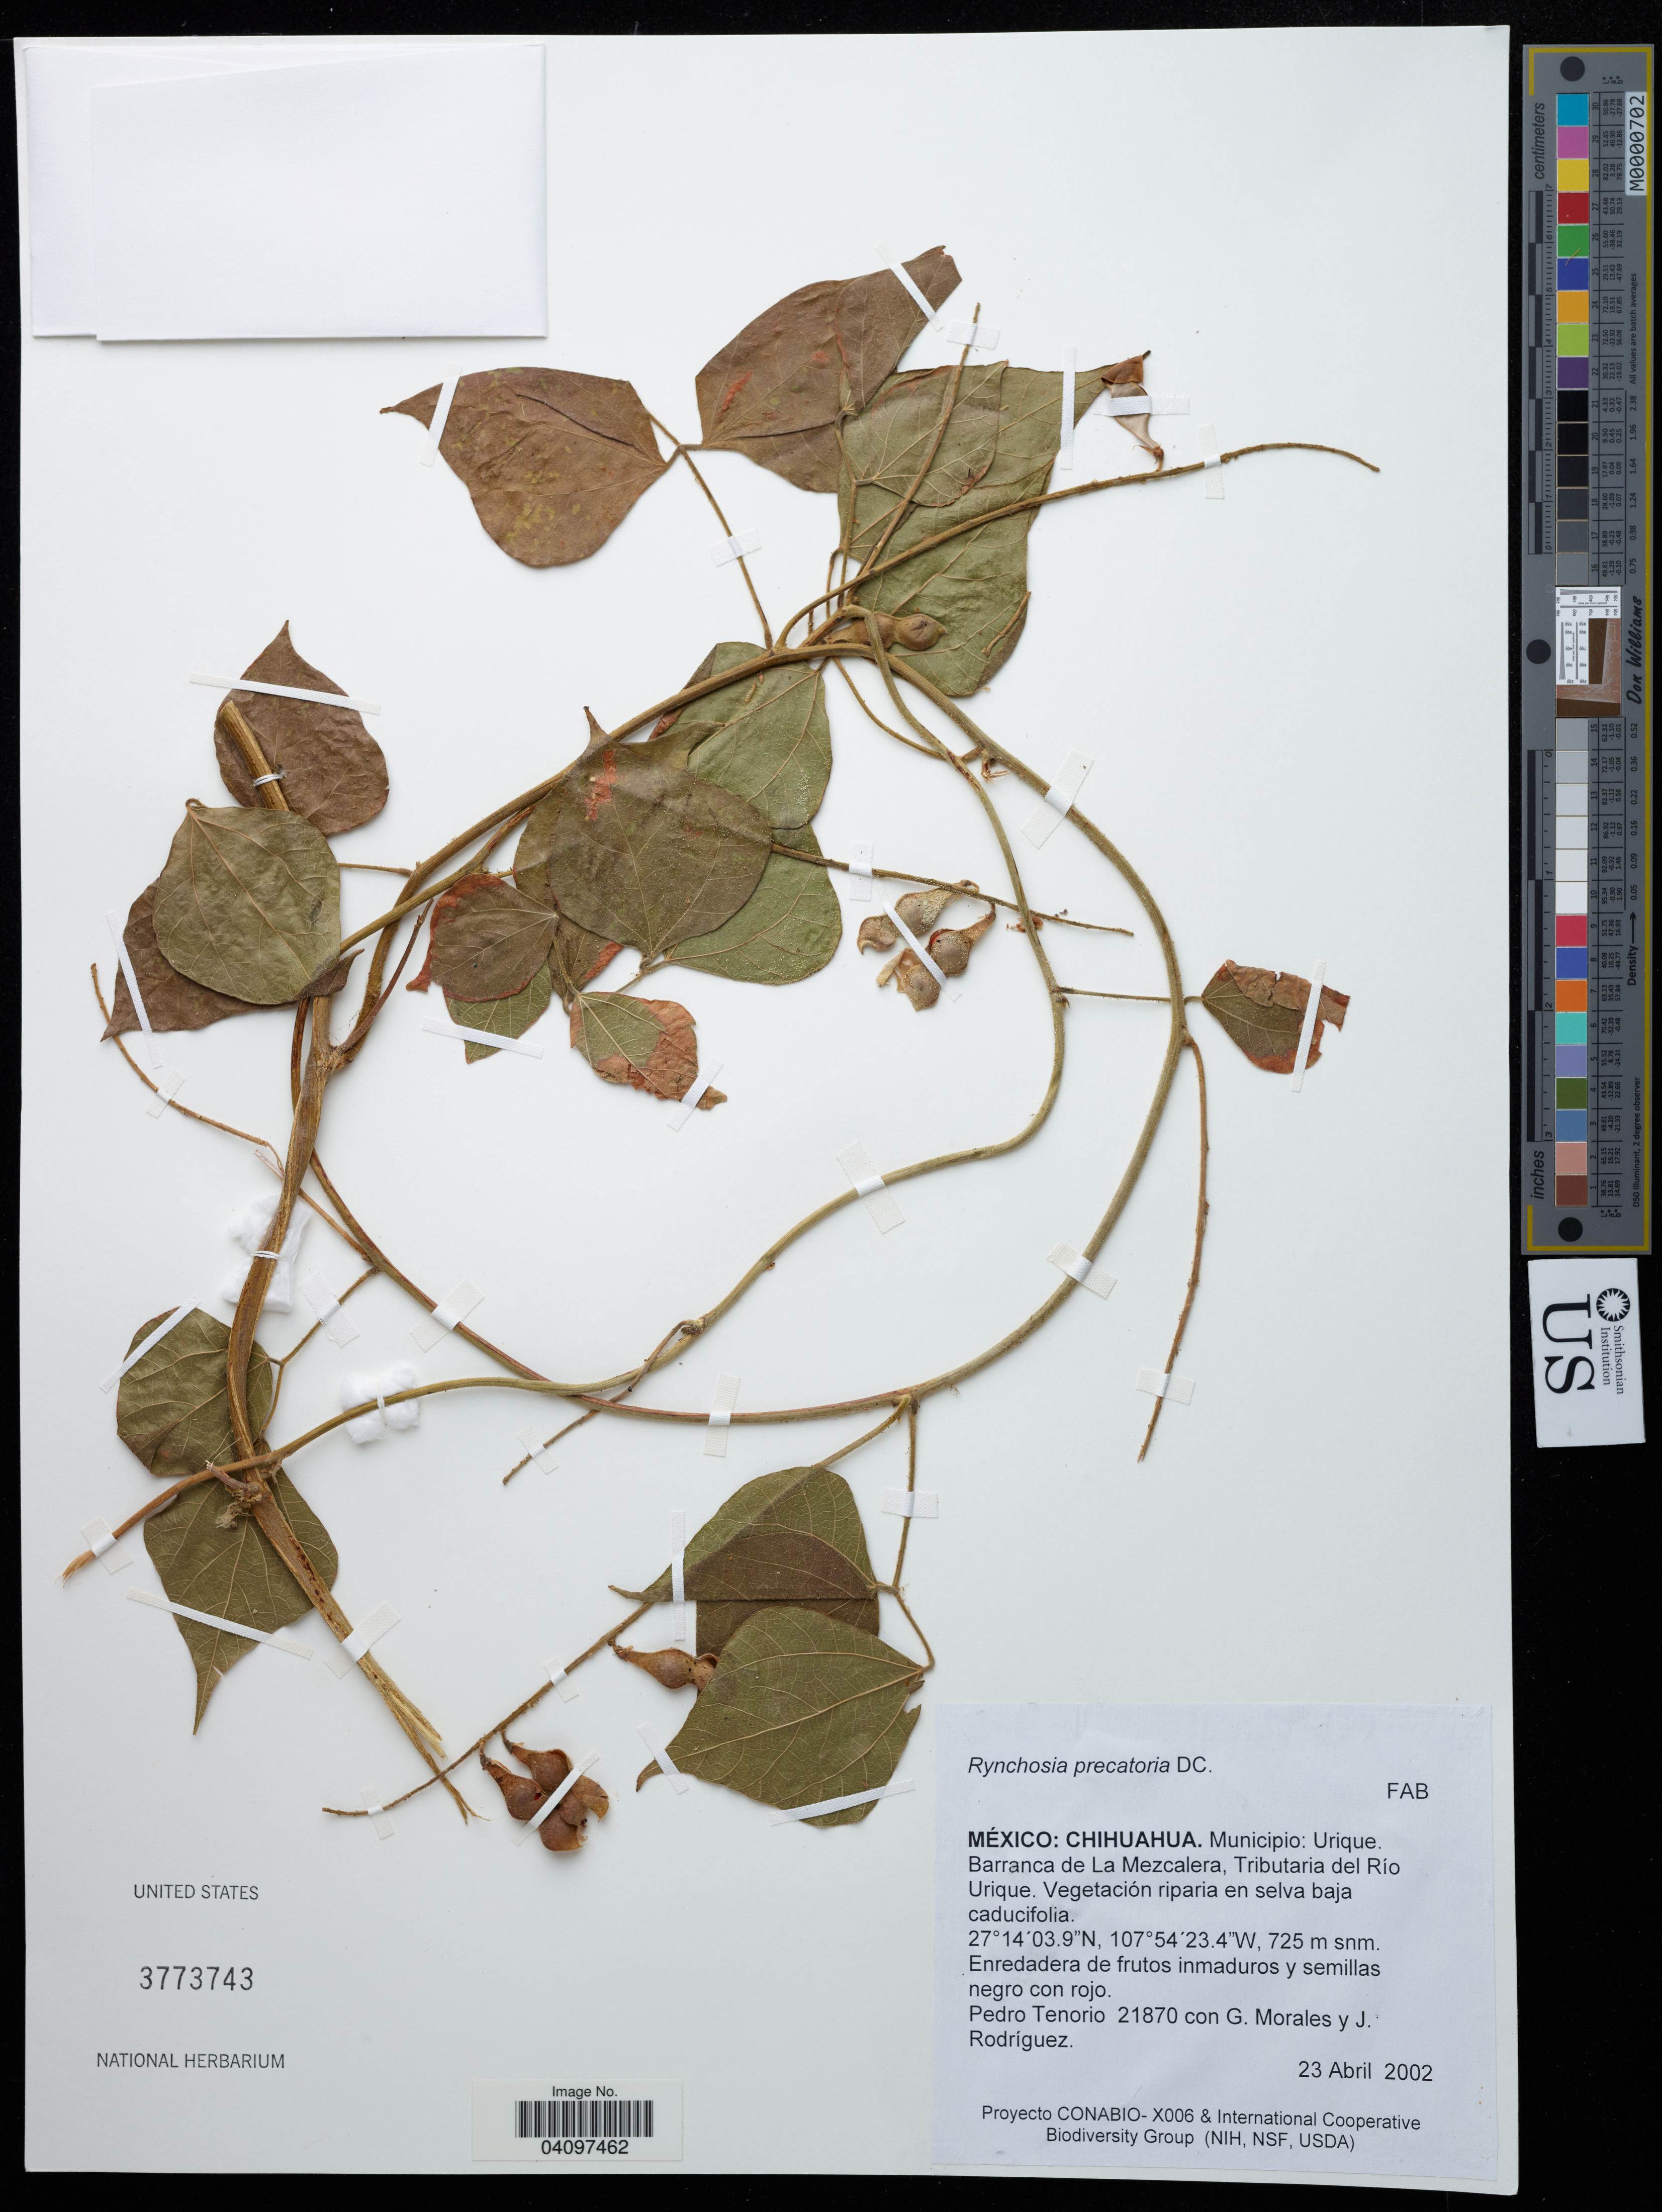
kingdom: Plantae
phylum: Tracheophyta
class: Magnoliopsida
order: Fabales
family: Fabaceae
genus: Rhynchosia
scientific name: Rhynchosia precatoria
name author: (Willd.) DC.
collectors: Tenorio, P., G. Morales & J. Rodríguez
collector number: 21870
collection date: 2002-04-23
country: Mexico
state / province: Chihuahua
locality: Municipio: Urique. Barranca de La Mezcalera, Tributaria del Río Urique. Vegetación riparia en selva baja caducifolia.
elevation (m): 725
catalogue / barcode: US 3773743